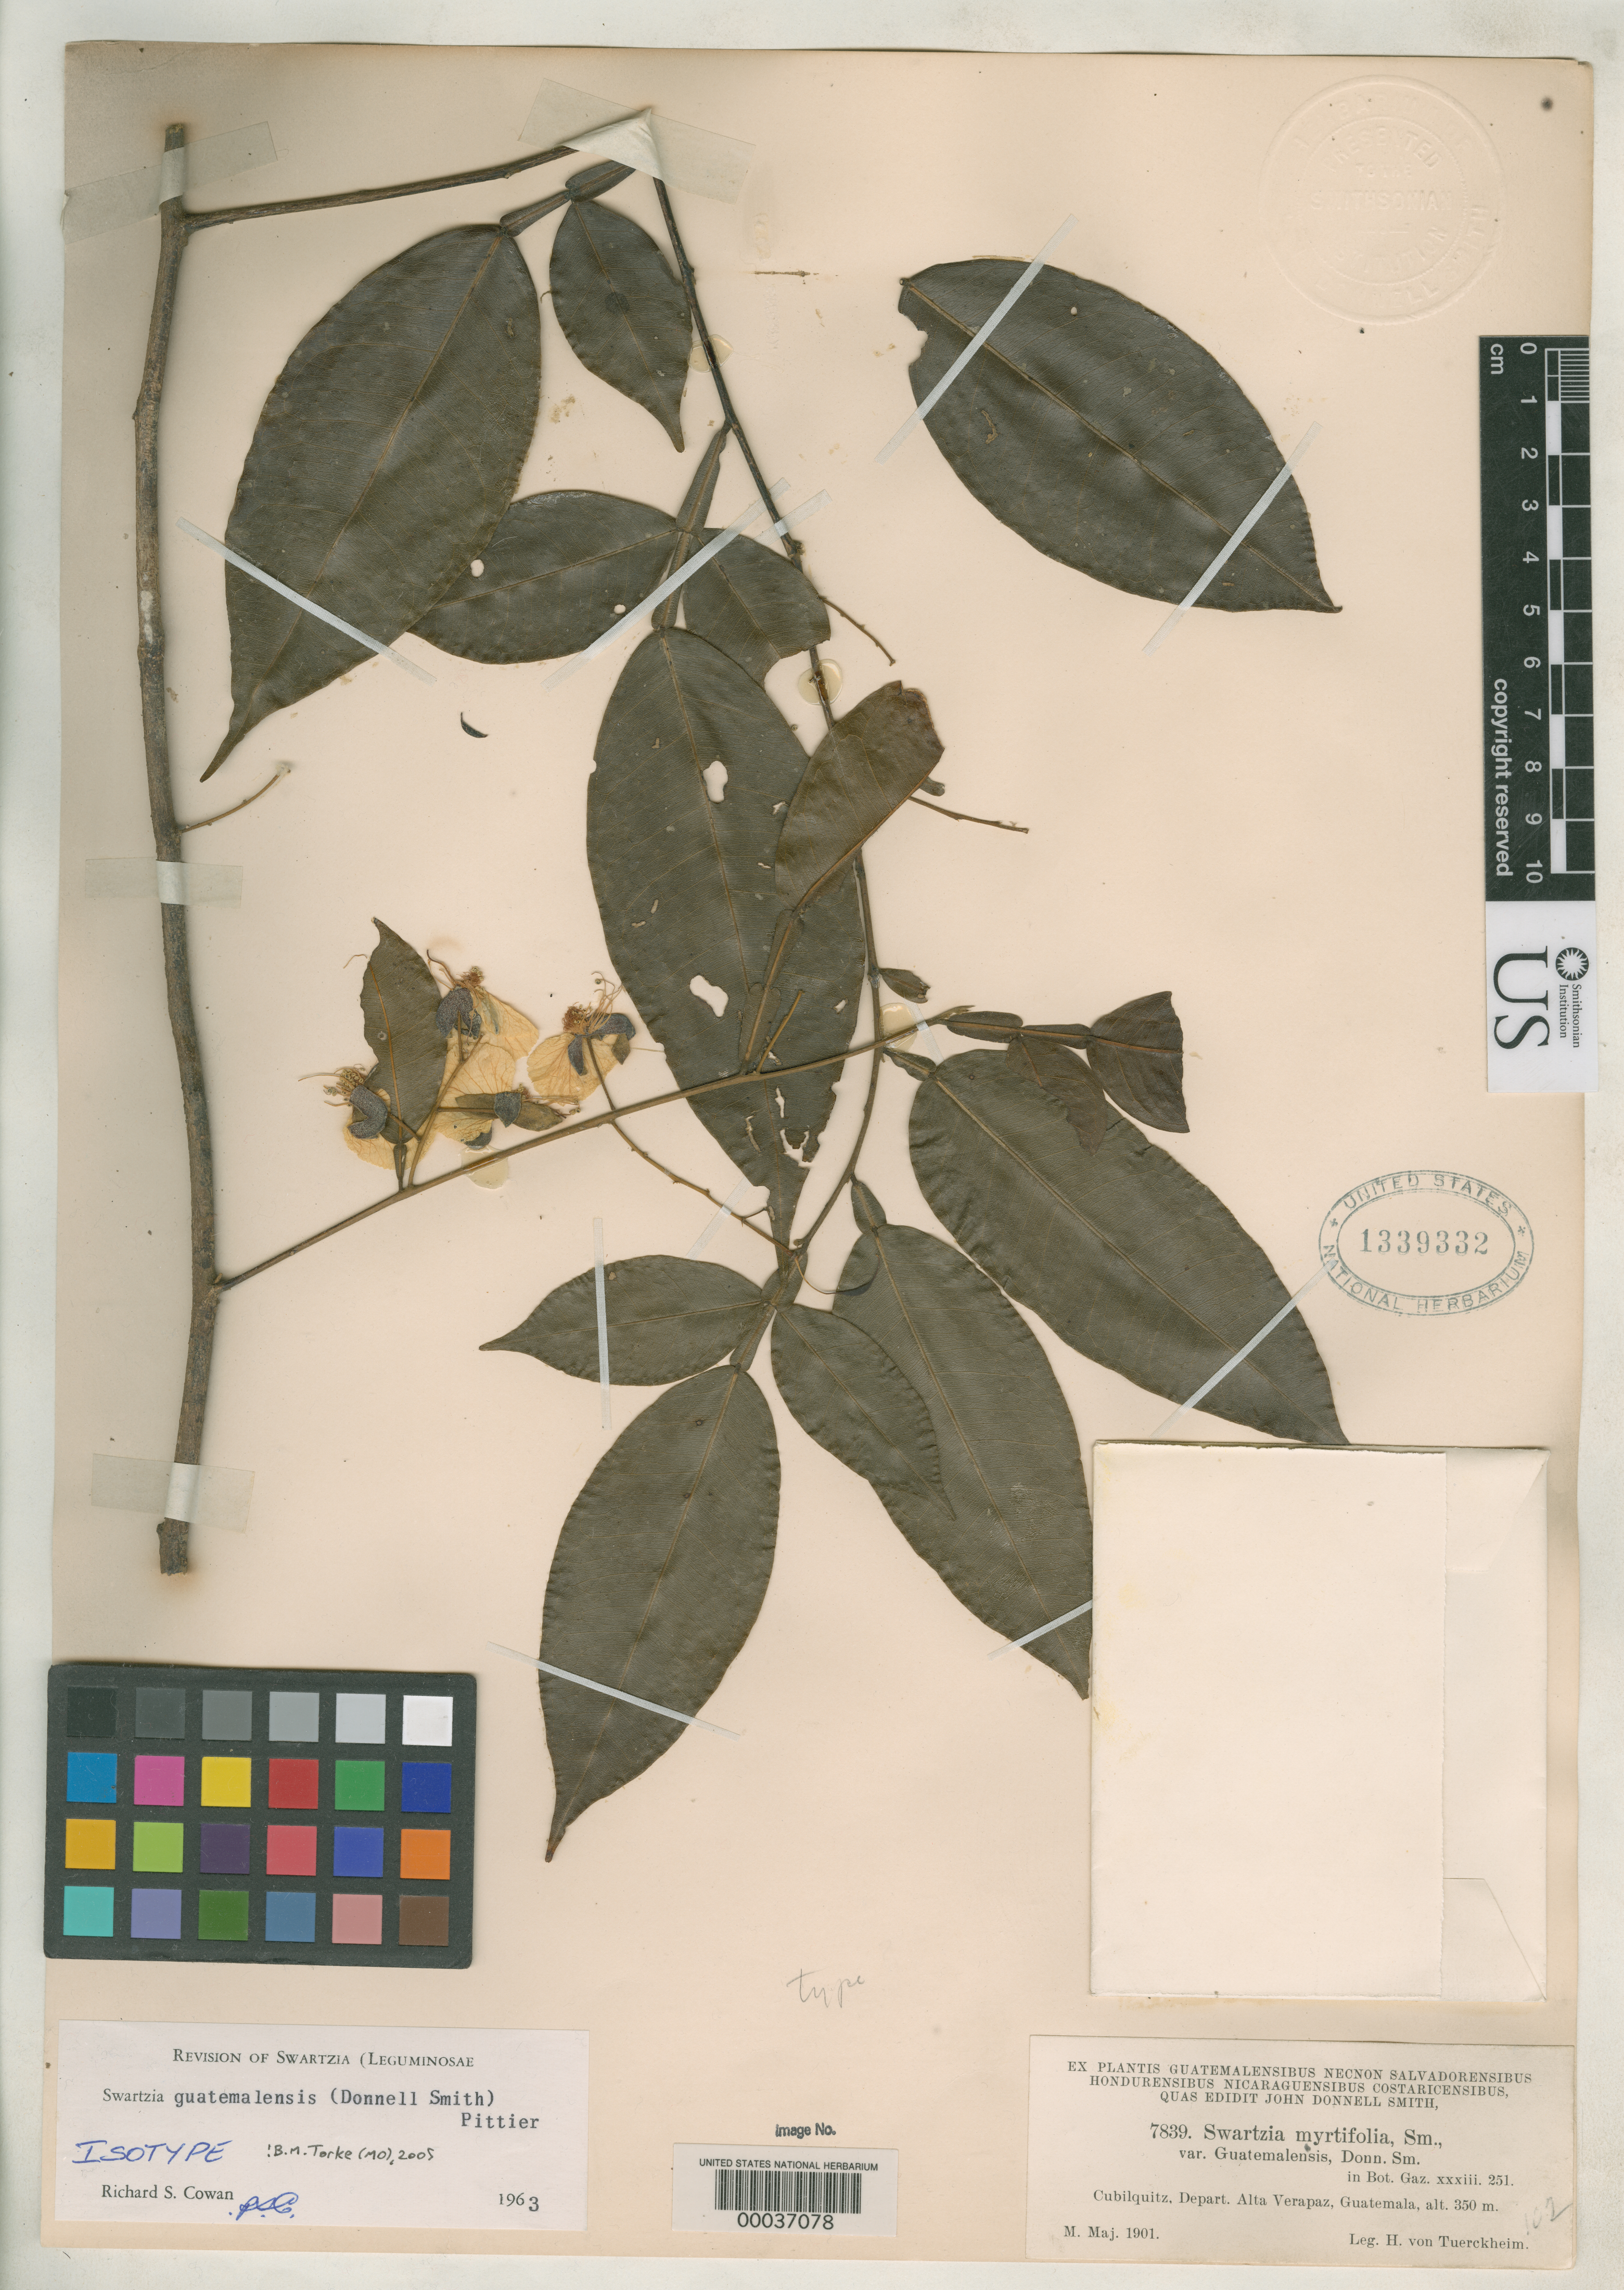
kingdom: Plantae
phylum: Tracheophyta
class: Magnoliopsida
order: Fabales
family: Fabaceae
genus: Swartzia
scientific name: Swartzia myrtifolia var. guatemalensis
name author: Donn. Sm.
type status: Isotype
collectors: H. von Türckheim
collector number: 7839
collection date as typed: May 1901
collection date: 1901-05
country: Guatemala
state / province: Alta Verapaz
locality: Cubilquitz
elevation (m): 350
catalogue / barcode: US 1339332